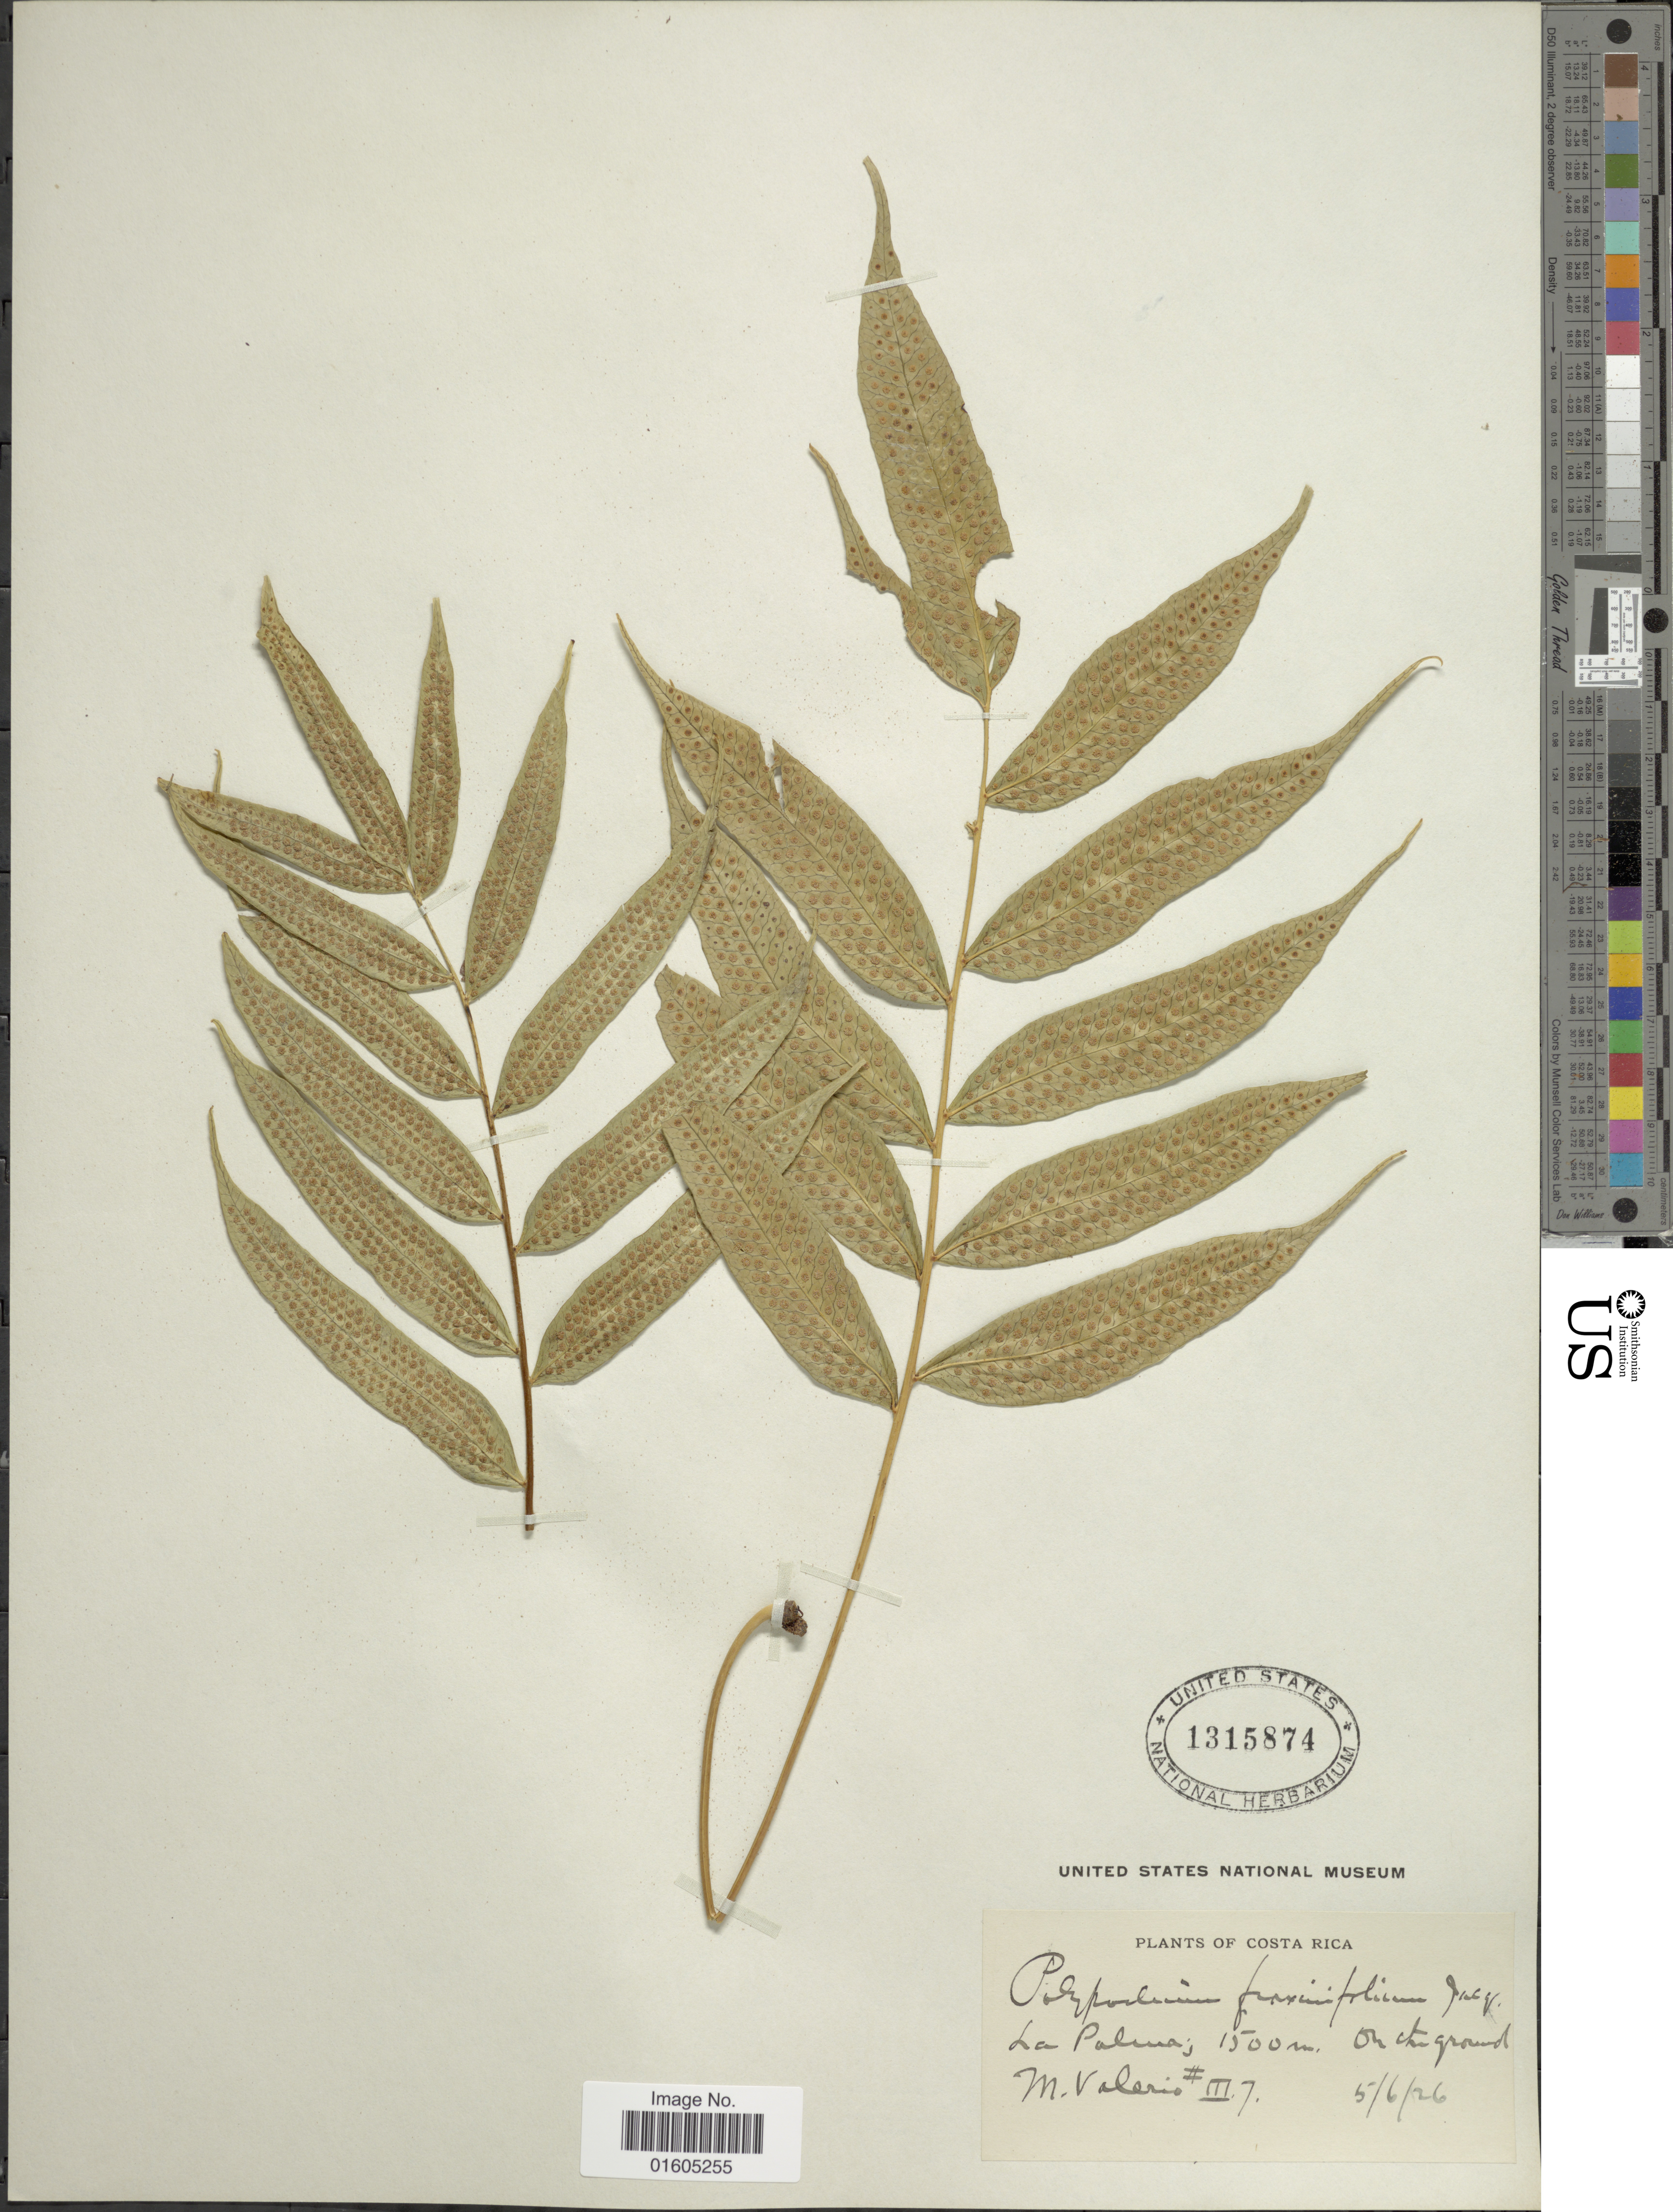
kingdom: Plantae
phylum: Tracheophyta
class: Polypodiopsida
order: Polypodiales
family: Polypodiaceae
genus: Serpocaulon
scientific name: Serpocaulon fraxinifolium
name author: (Jacq.) A.R. Sm.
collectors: M. Valerio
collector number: III7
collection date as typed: Transcribed d/m/y: 5/6/26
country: Costa Rica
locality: Costa Rica. La Palma. On the ground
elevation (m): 1500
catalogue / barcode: US 1315874